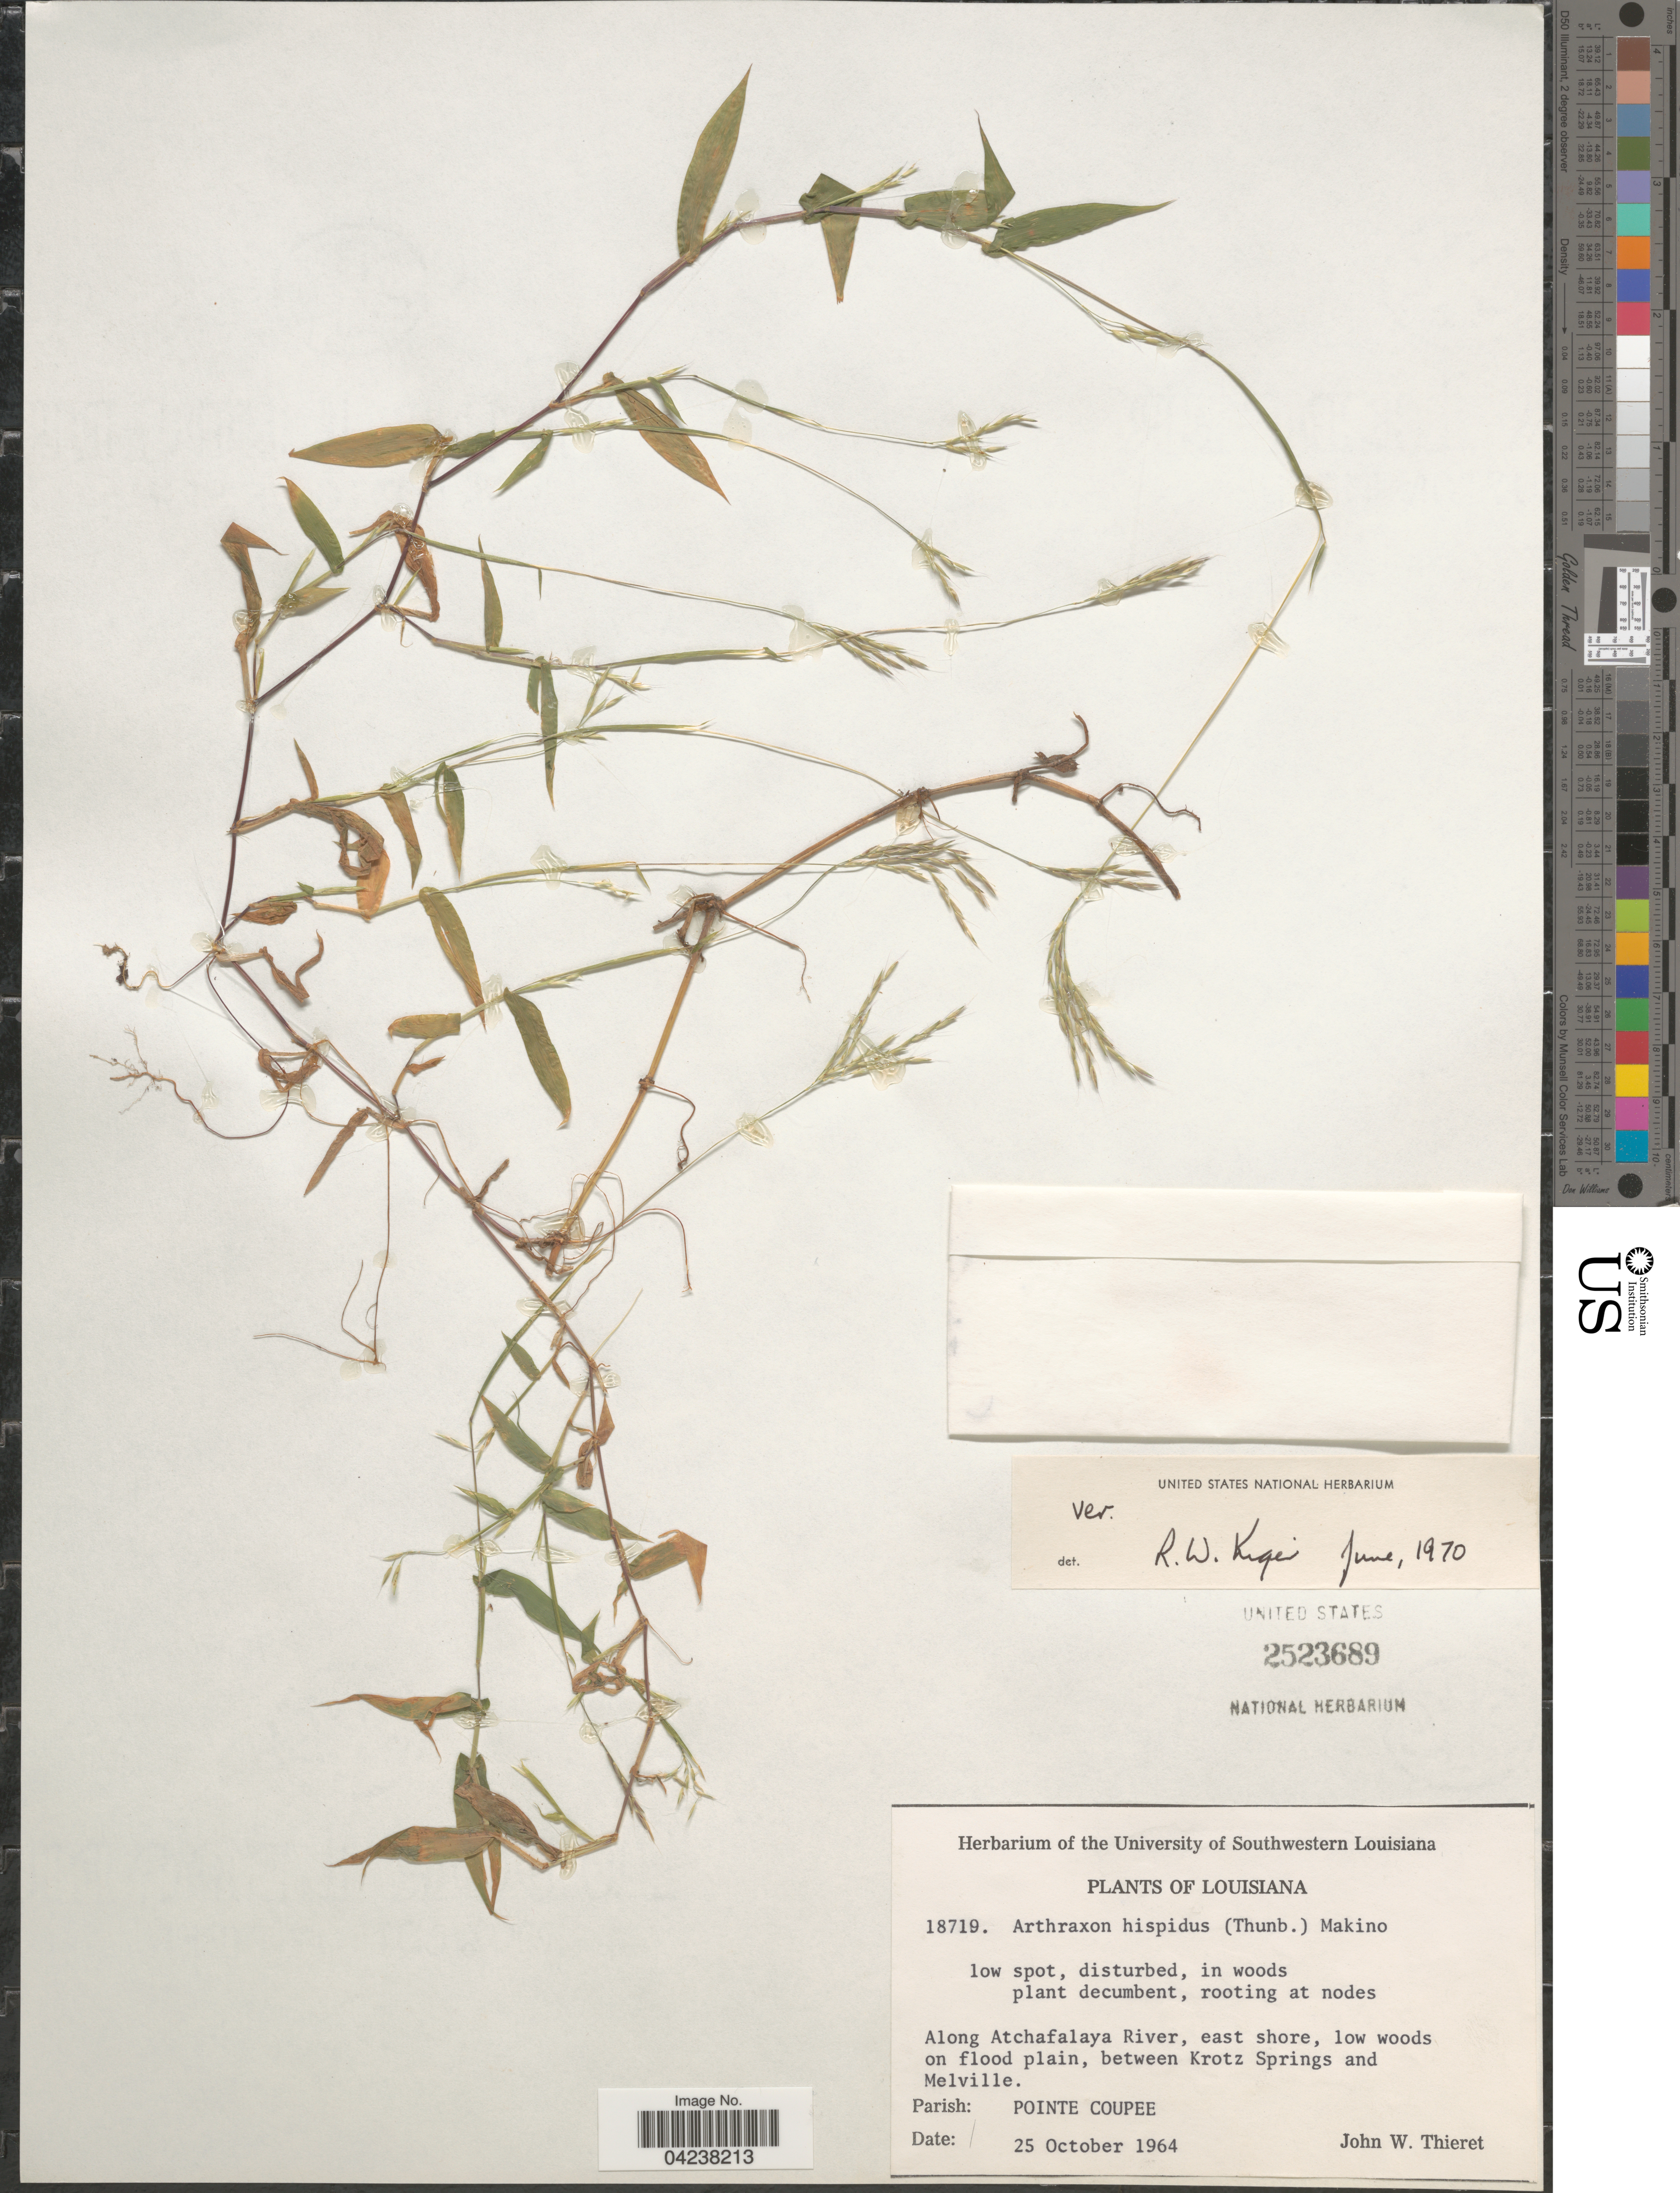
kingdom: Plantae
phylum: Tracheophyta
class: Liliopsida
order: Poales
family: Poaceae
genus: Arthraxon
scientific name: Arthraxon hispidus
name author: (Thunb.) Makino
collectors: J. W. Thieret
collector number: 18719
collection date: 1964-10-25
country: United States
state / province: Louisiana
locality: Along Atchafalaya River, east shore, low woods on flood plain, between Krotz Springs and Melville. Parish: Pointe Coupee.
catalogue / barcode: US 2523689